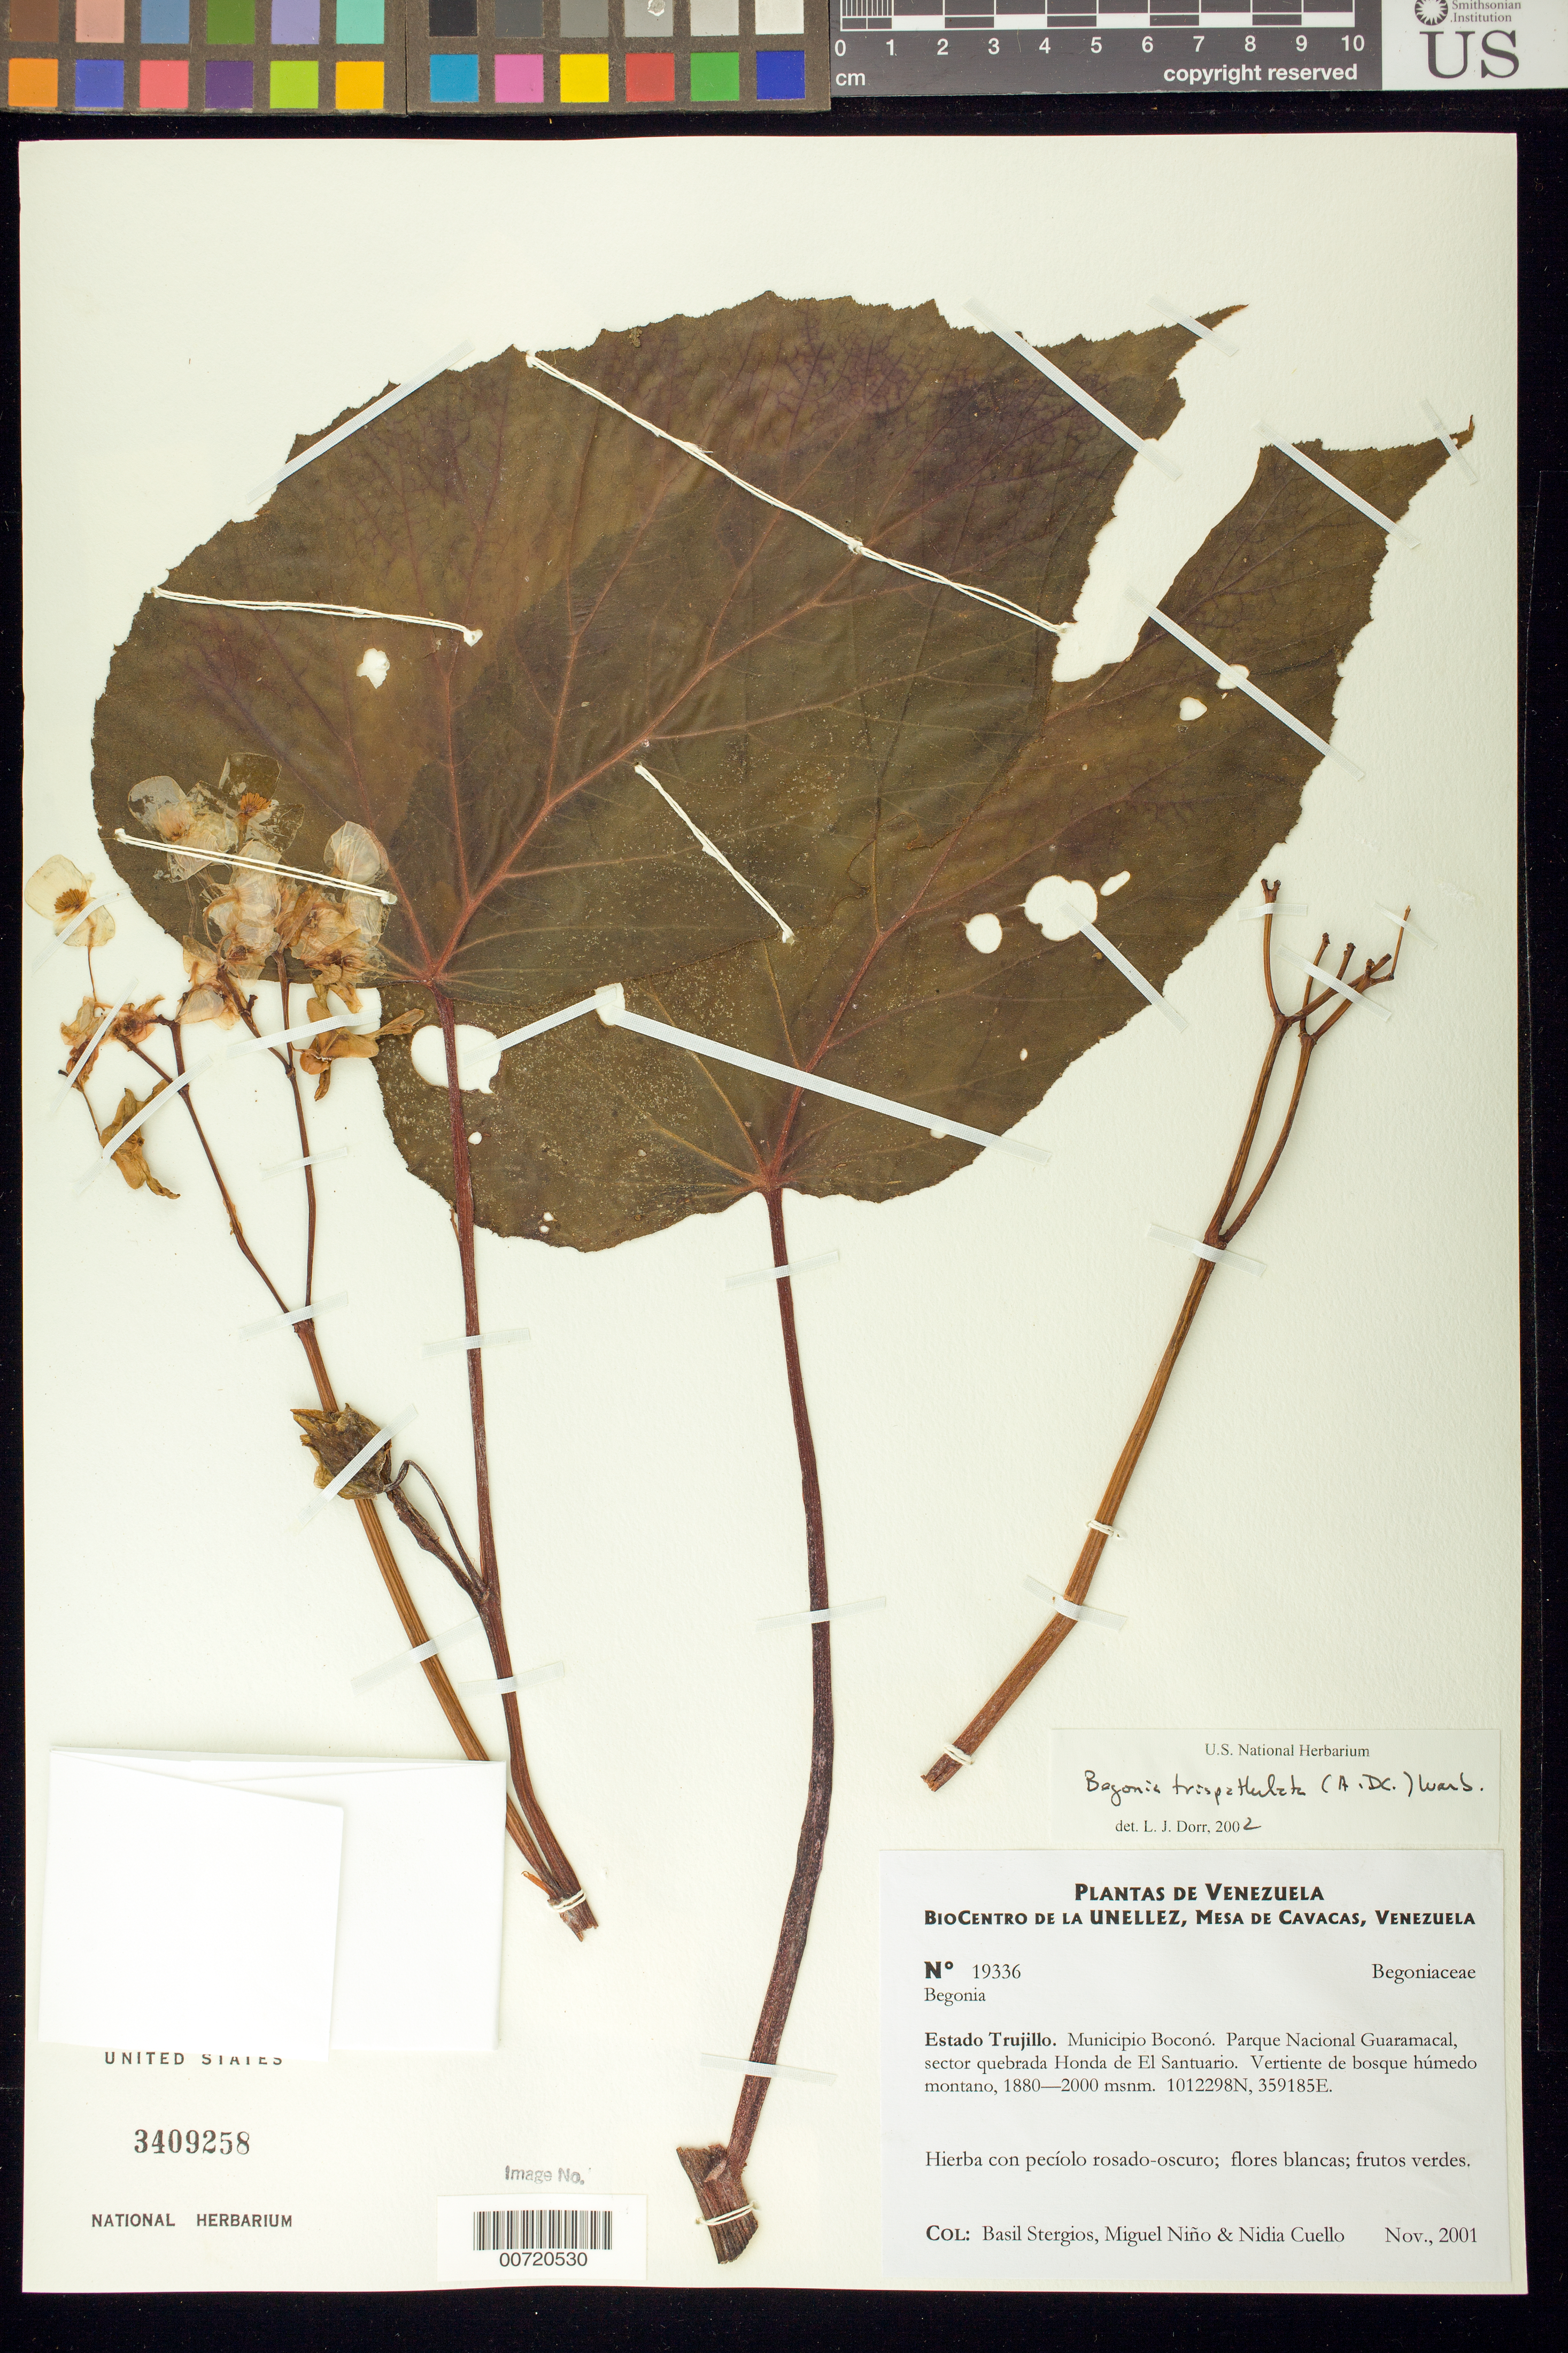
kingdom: Plantae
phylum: Tracheophyta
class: Magnoliopsida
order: Cucurbitales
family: Begoniaceae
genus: Begonia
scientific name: Begonia trispathulata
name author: (A. DC.) Warb.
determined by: Dorr, L. J., (BOT), Smithsonian Institution - National Museum of Natural History (UNITED STATES)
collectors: B. G. Stergios, S. M. Niño & N. L. Cuello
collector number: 19336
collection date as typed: Nov 2001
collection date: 2001-11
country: Venezuela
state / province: Trujillo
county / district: Boconó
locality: Parque Nacional Guaramacal. Sector quebrada Honda de El Santuario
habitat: Vertiente de bosque húmedo montano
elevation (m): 1880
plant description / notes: PORT, US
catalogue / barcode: US 3409258